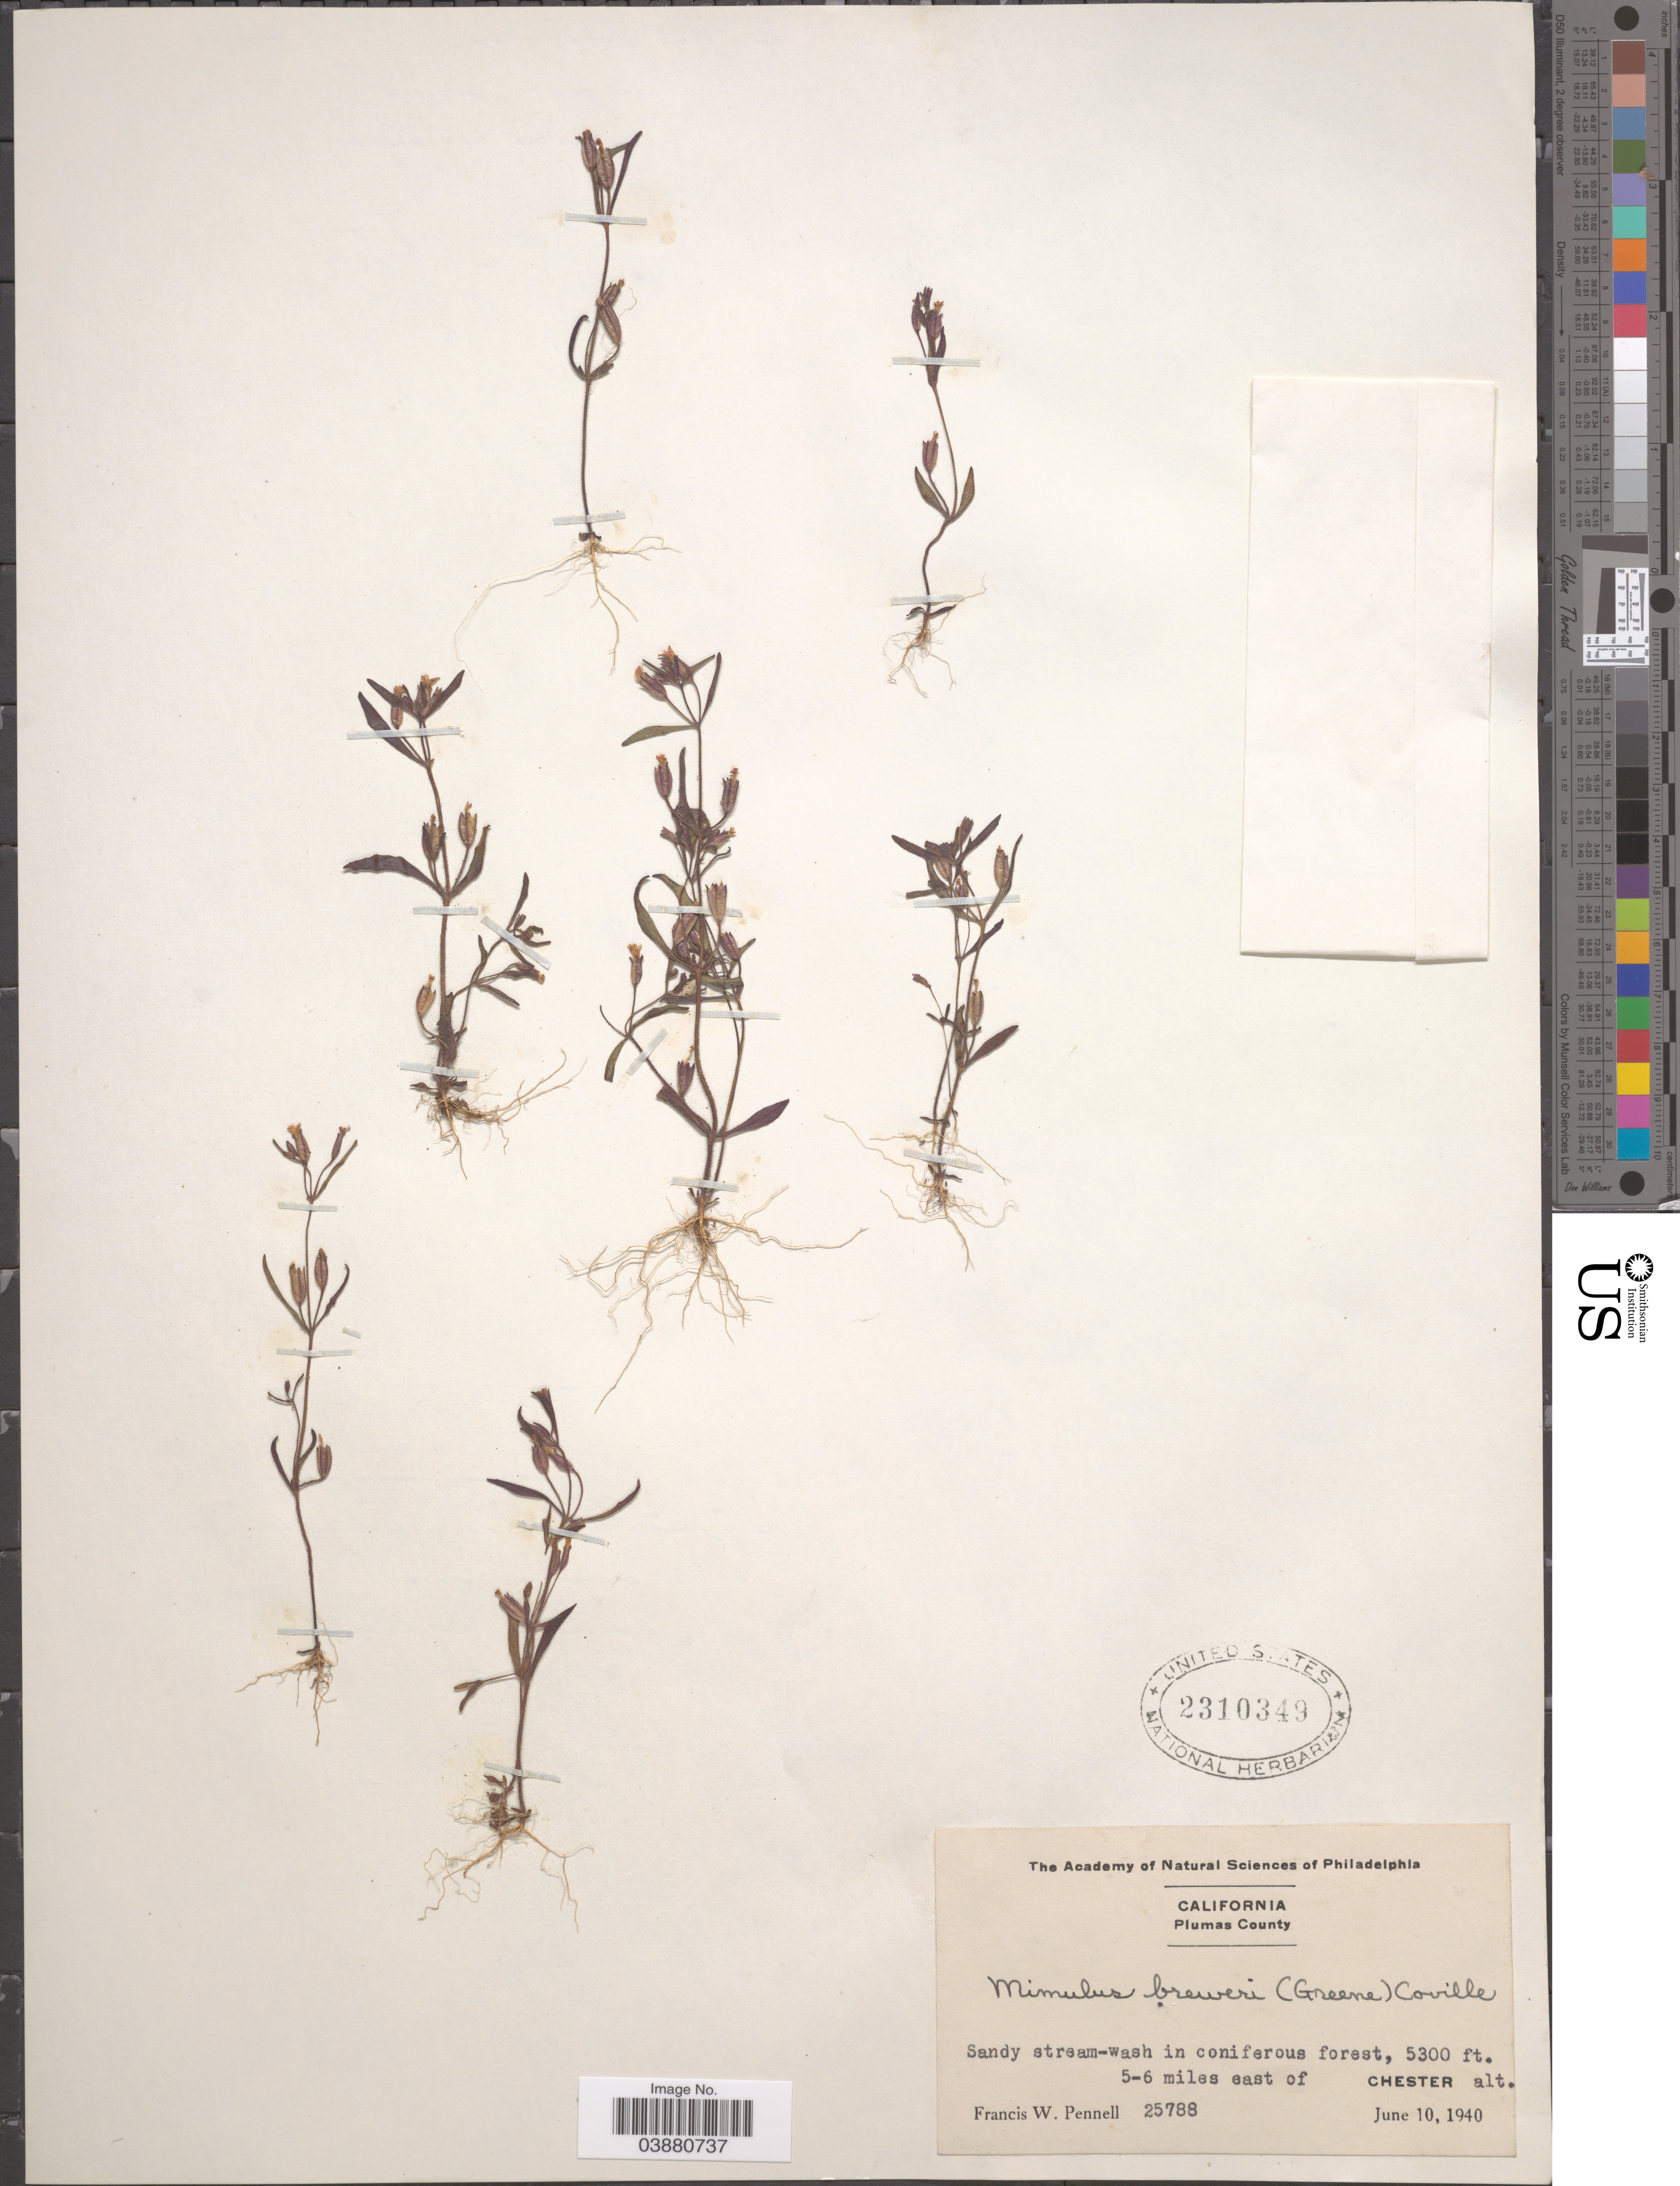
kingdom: Plantae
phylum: Tracheophyta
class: Magnoliopsida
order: Lamiales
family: Phrymaceae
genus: Mimulus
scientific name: Mimulus breweri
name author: (Greene) Coville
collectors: F. W. Pennell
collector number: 25788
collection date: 1940-06-10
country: United States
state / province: California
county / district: Plumas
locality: Plumas County. Sandy stream-wash in coniferous forest, 5-6 miles east of Chester.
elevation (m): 1615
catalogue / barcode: US 2310349